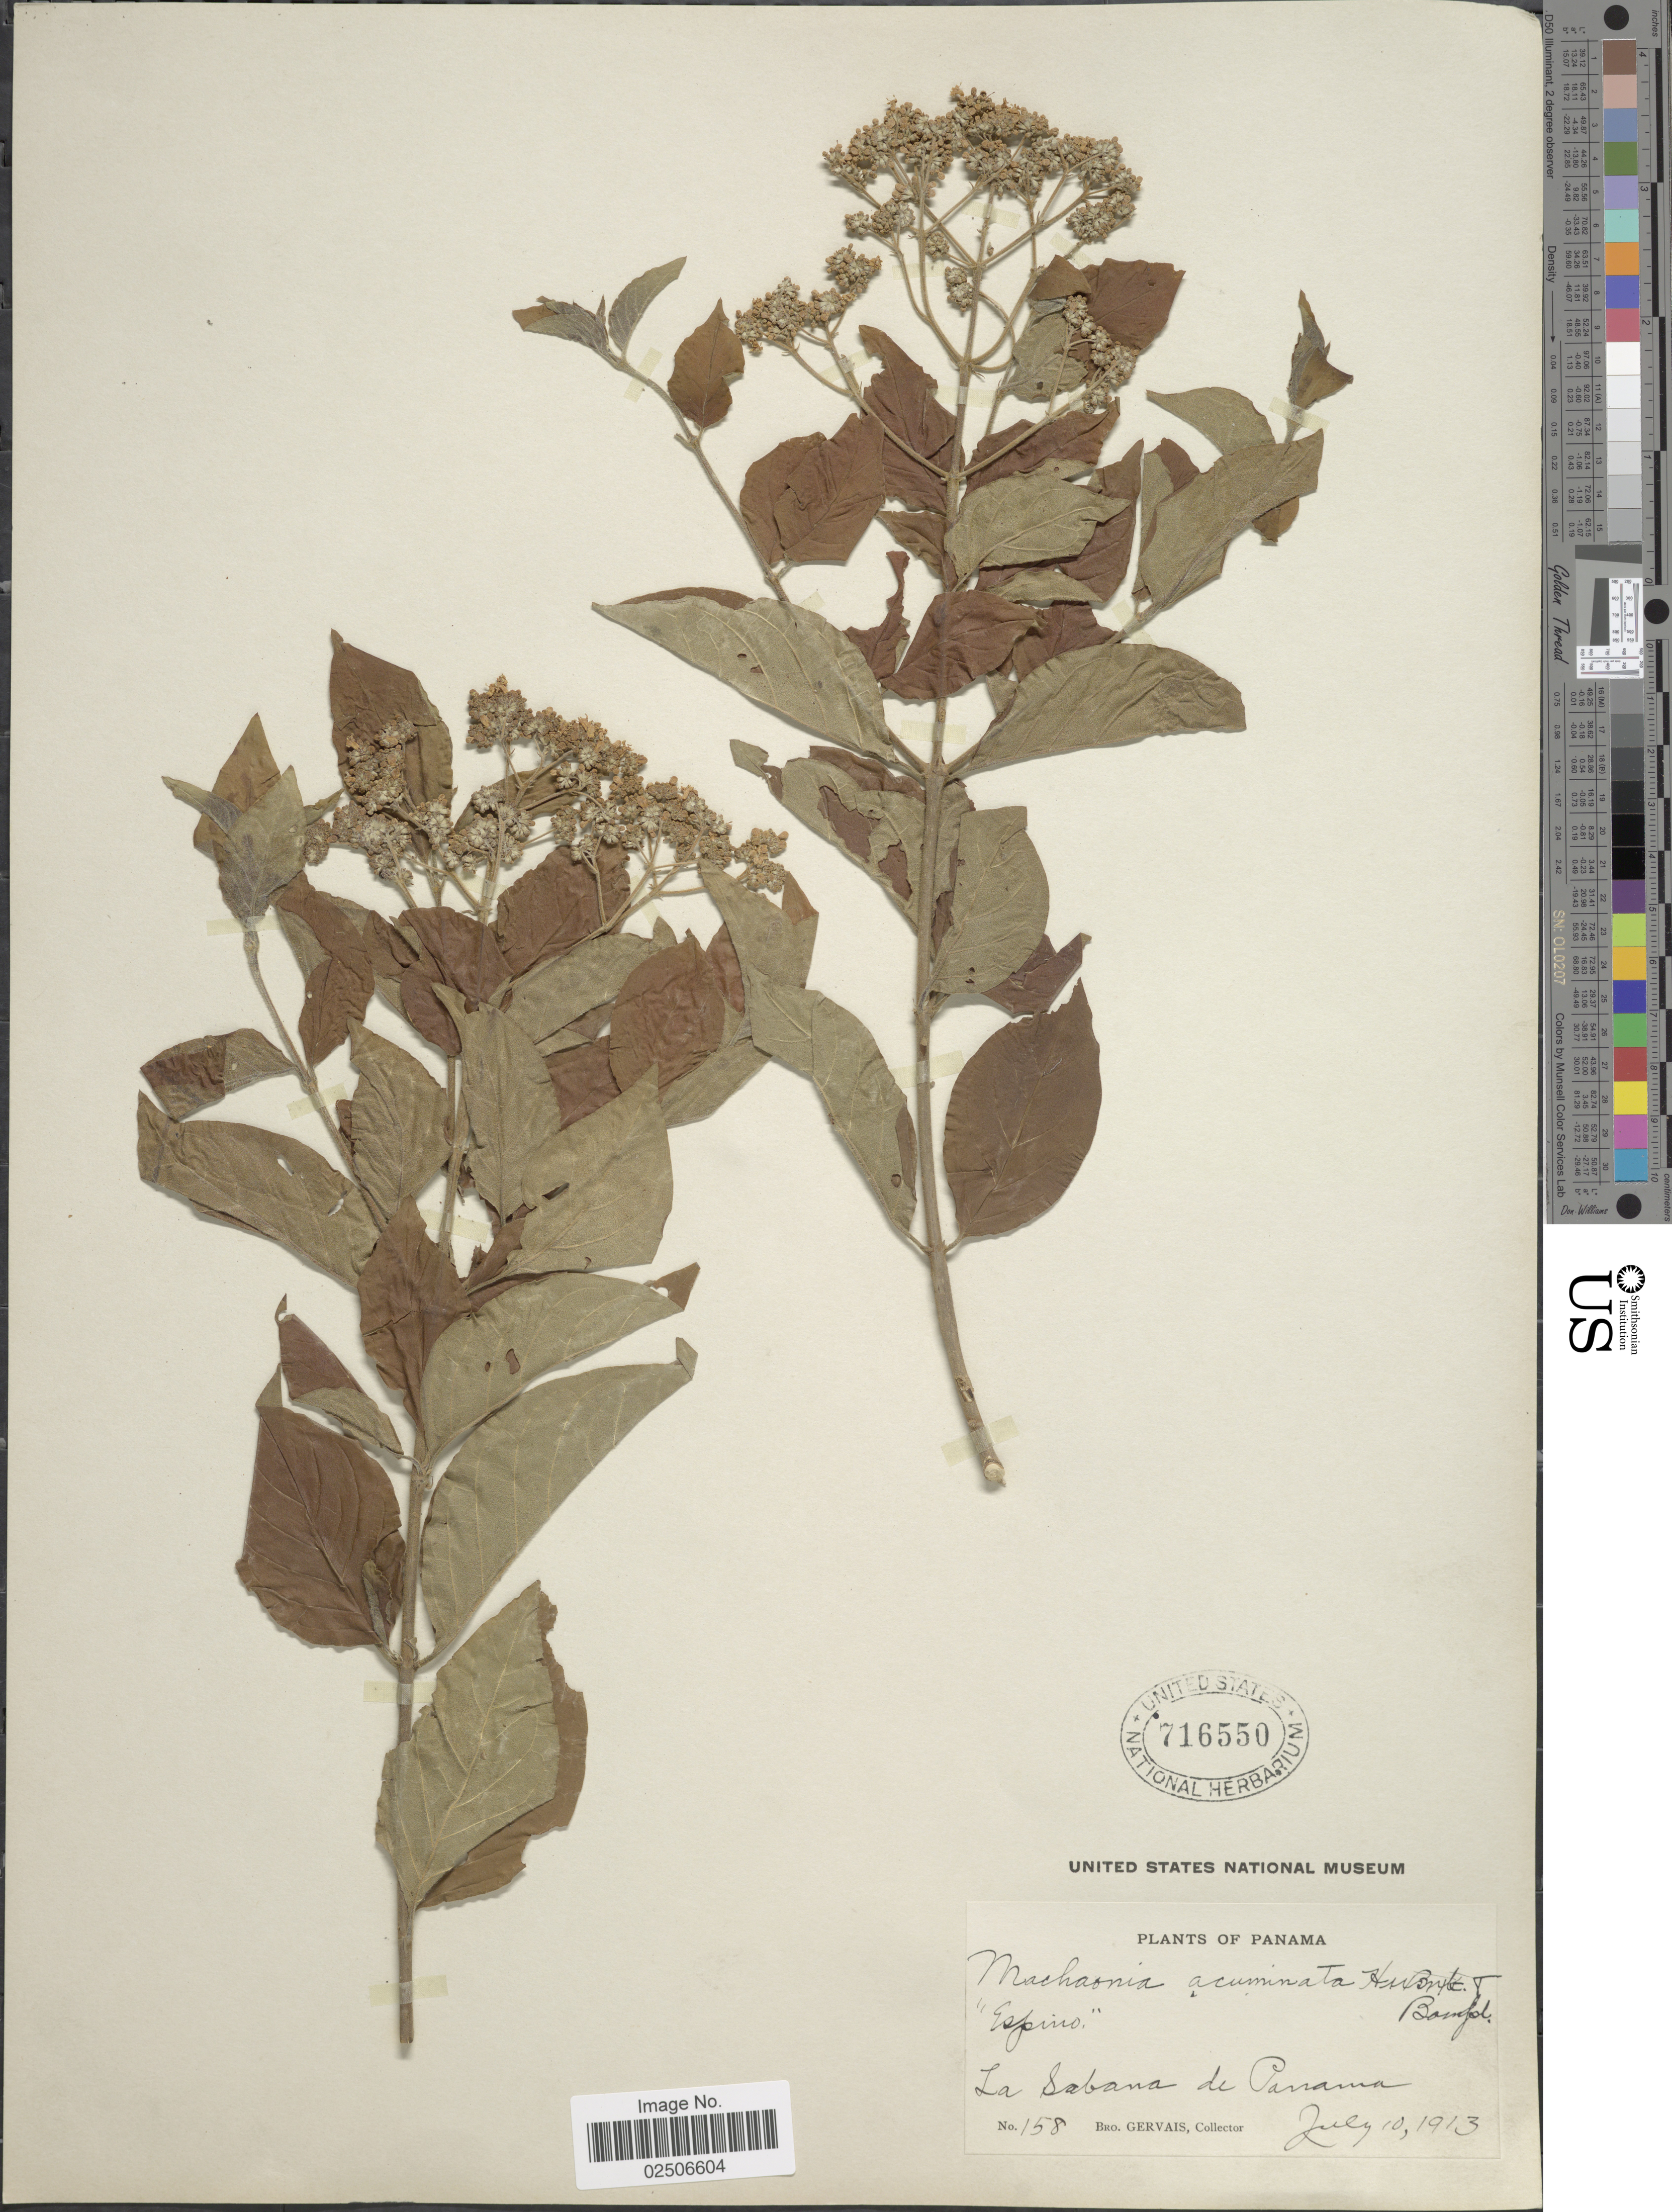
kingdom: Plantae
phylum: Tracheophyta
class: Magnoliopsida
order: Gentianales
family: Rubiaceae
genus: Machaonia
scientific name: Machaonia acuminata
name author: Bonpl.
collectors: B. Gervais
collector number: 158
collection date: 1913-07-10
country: Panama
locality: La Sabana de Panama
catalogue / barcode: US 716550